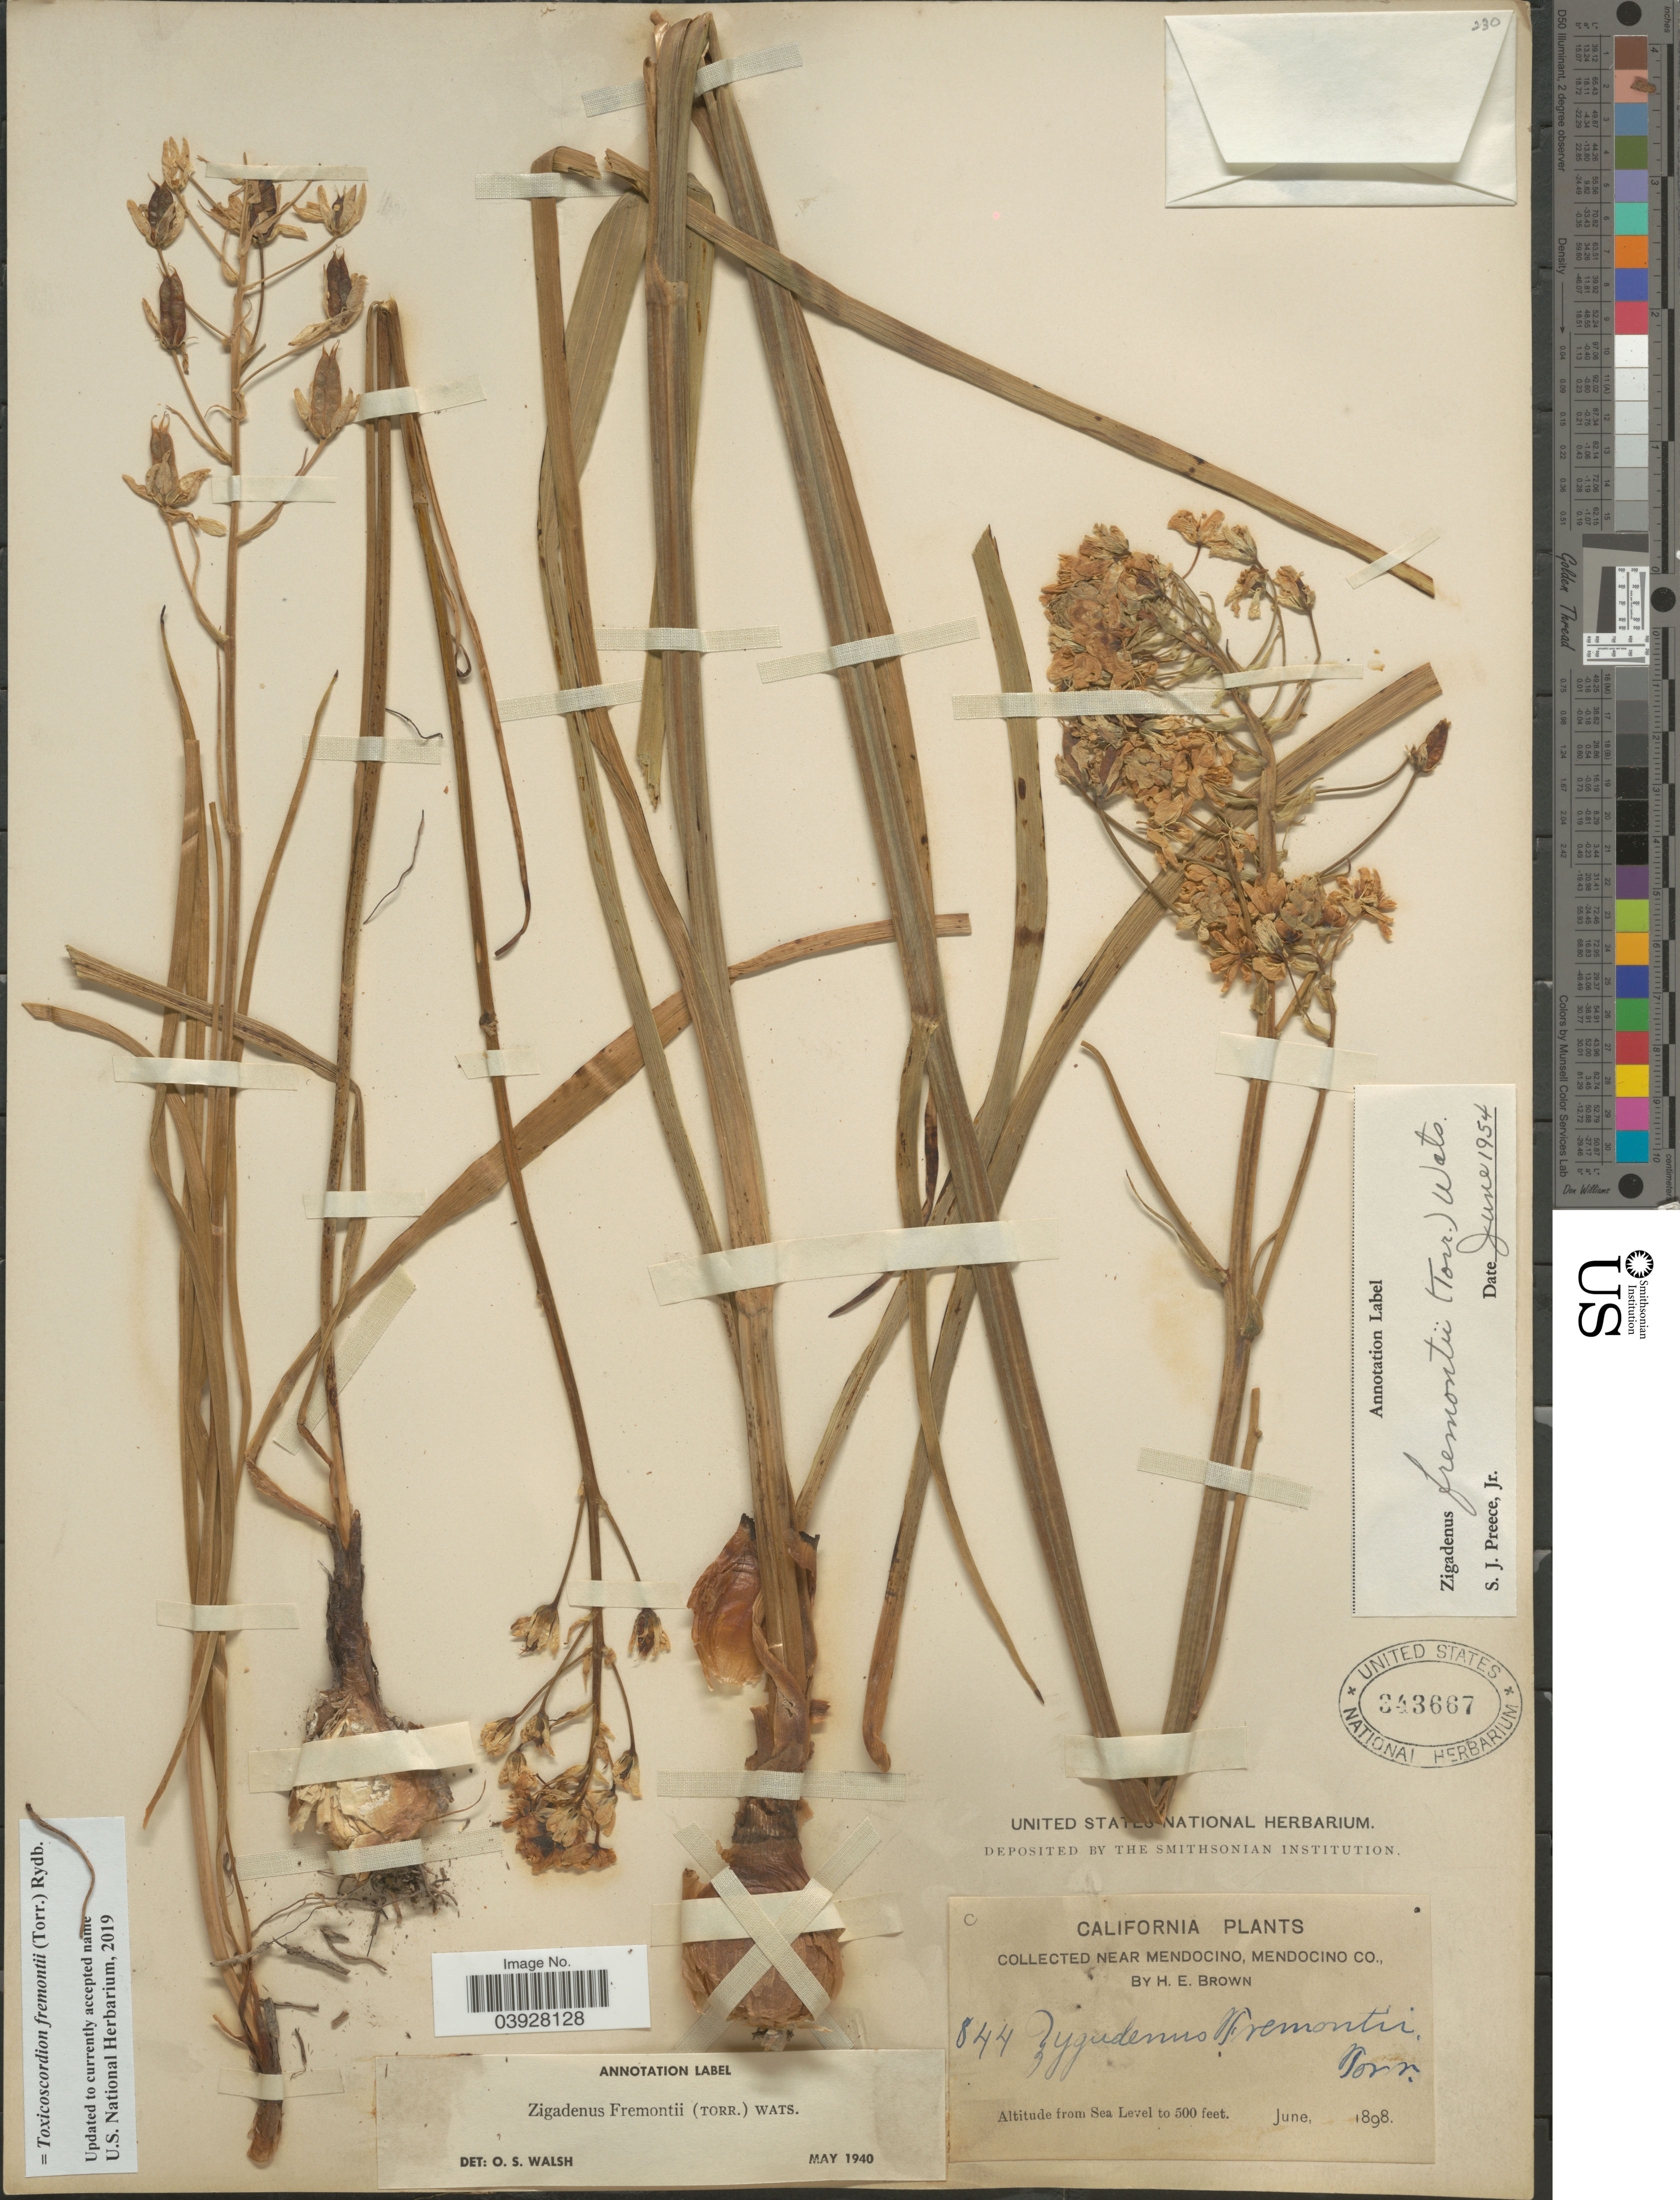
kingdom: Plantae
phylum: Tracheophyta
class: Liliopsida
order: Liliales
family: Melanthiaceae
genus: Toxicoscordion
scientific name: Toxicoscordion fremontii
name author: (Torr.) Rydb.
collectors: H. E. Brown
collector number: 844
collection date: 1898-06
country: United States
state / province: California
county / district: Mendocino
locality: Near Mendocino, Mendocino Co.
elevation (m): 0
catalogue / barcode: US 343667